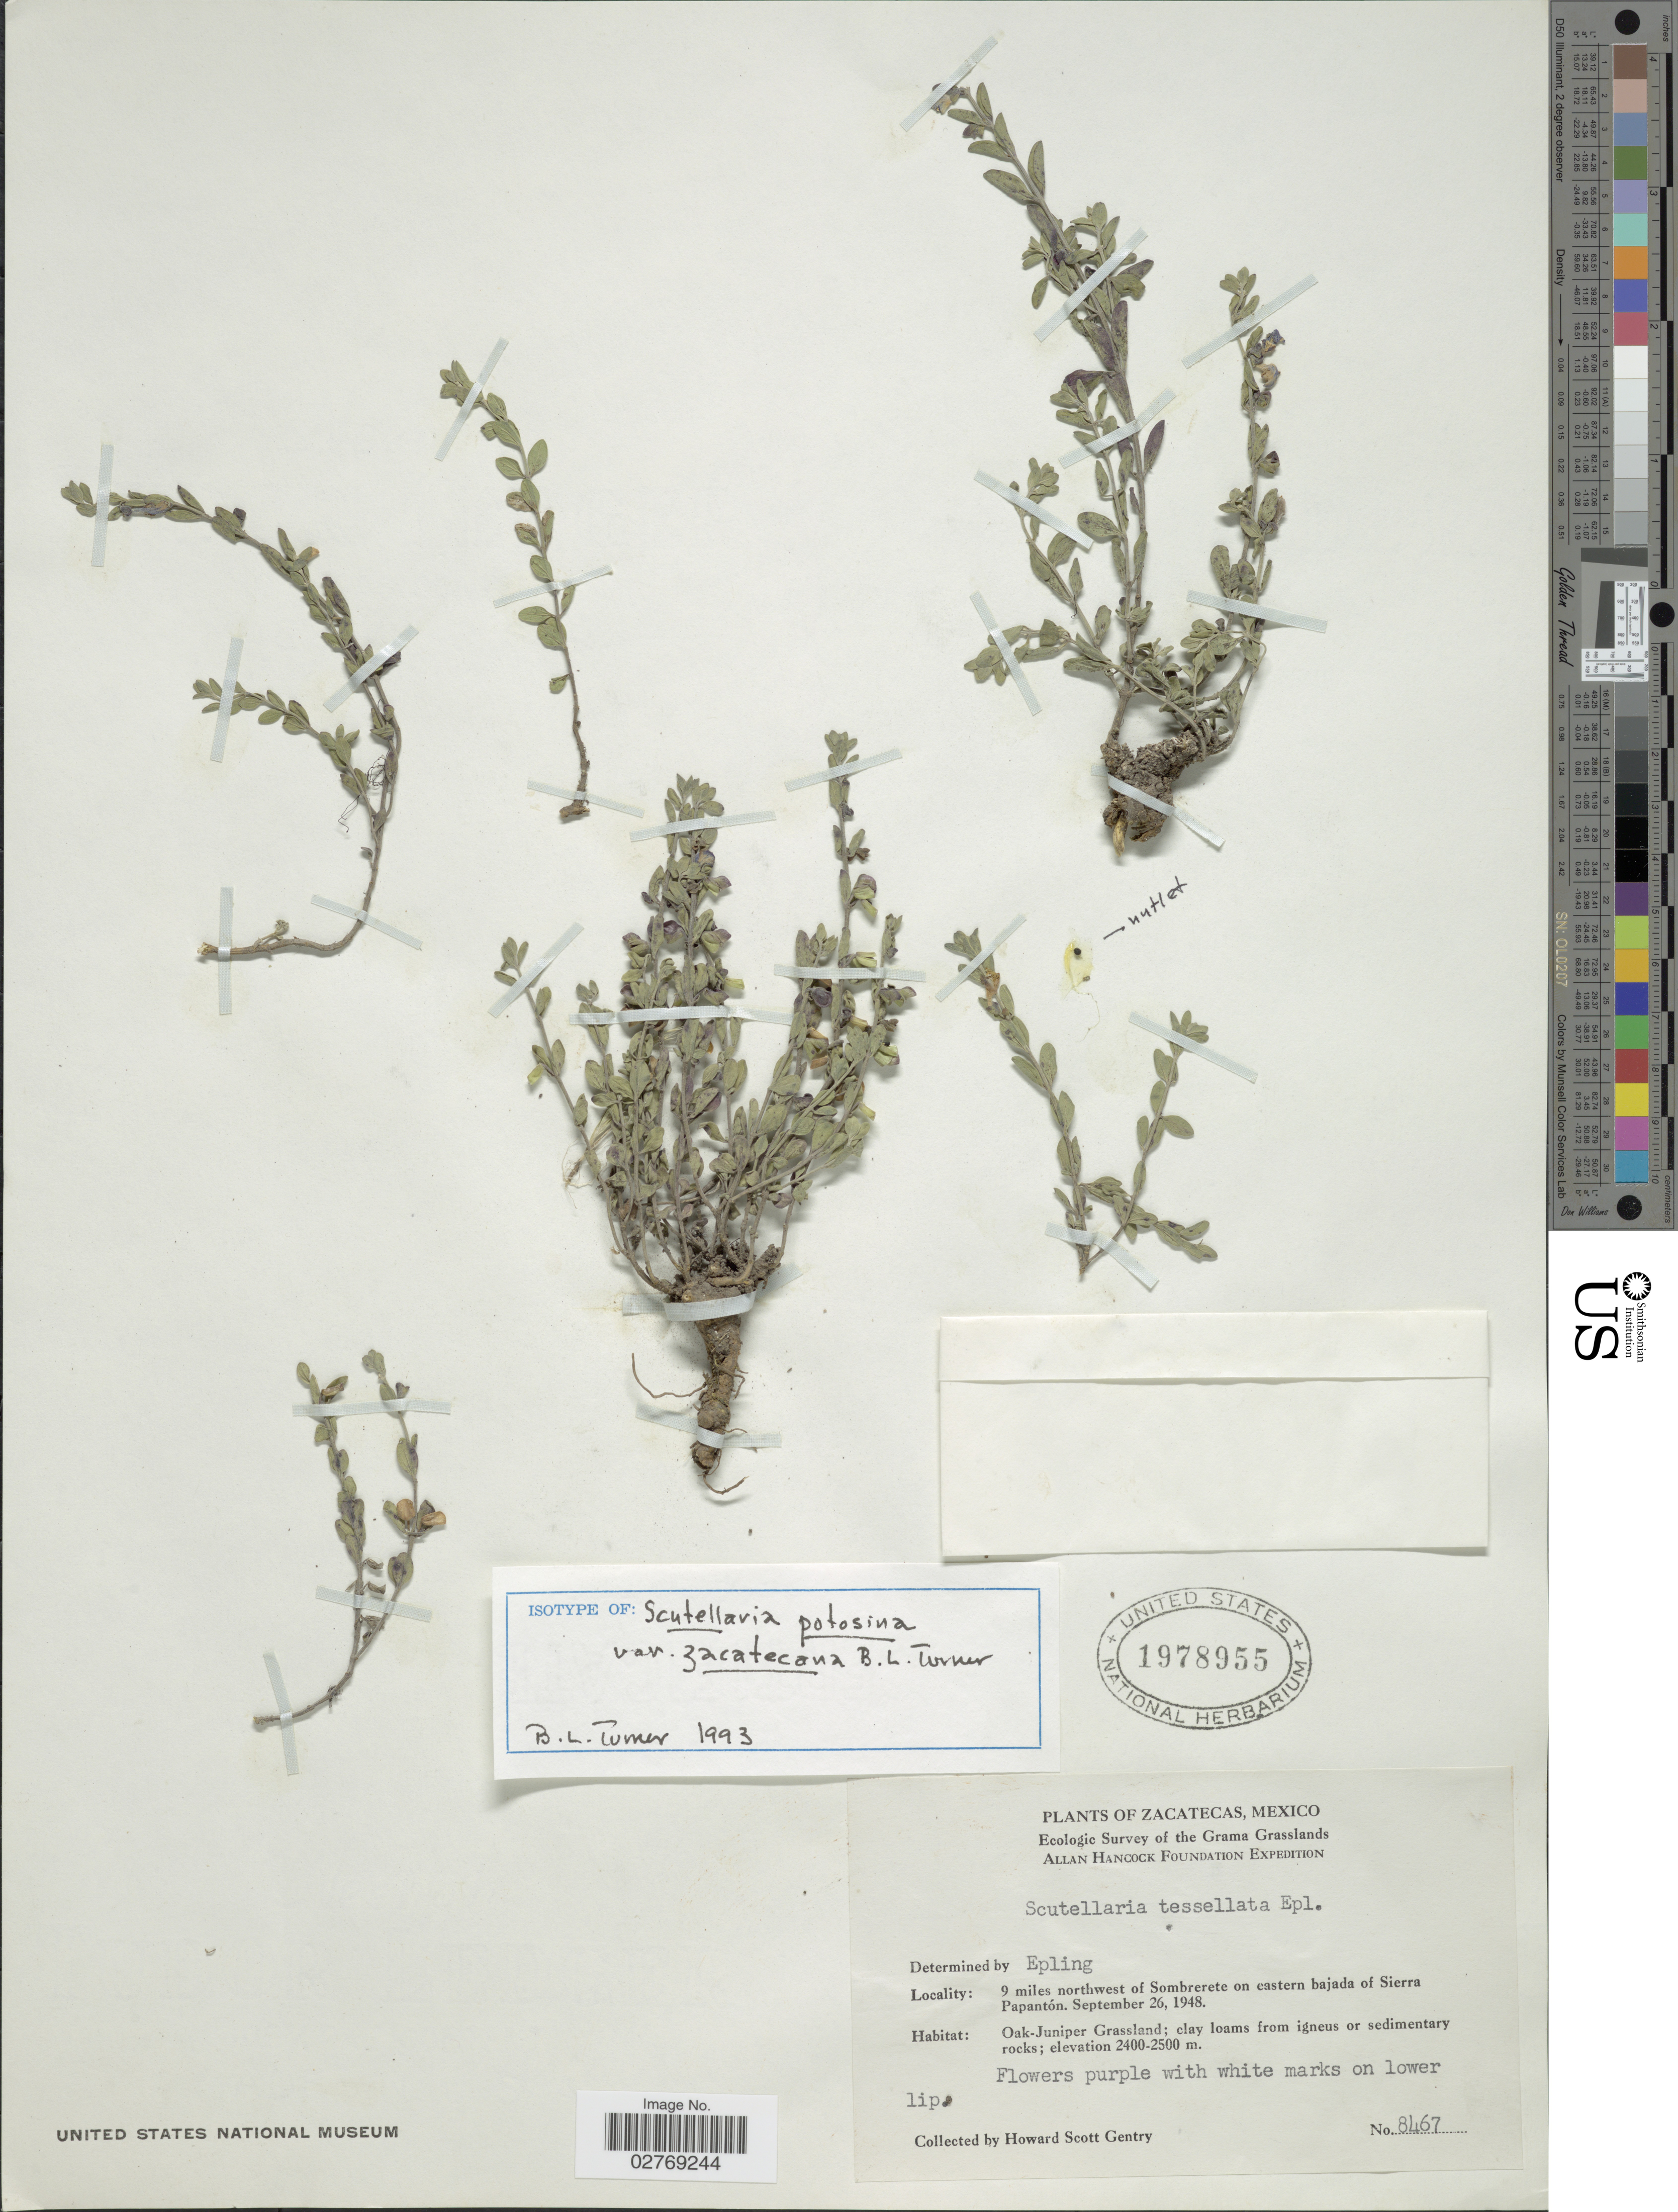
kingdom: Plantae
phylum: Tracheophyta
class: Magnoliopsida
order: Lamiales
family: Lamiaceae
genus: Scutellaria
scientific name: Scutellaria potosina var. zacatecensis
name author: B.L. Turner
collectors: H. S. Gentry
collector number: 8467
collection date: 1948-09-26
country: Mexico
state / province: Zacatecas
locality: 9 miles northwest of Sombrerete on eastern bajada of Sierra Papantón.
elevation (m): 2400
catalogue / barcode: US 1978955